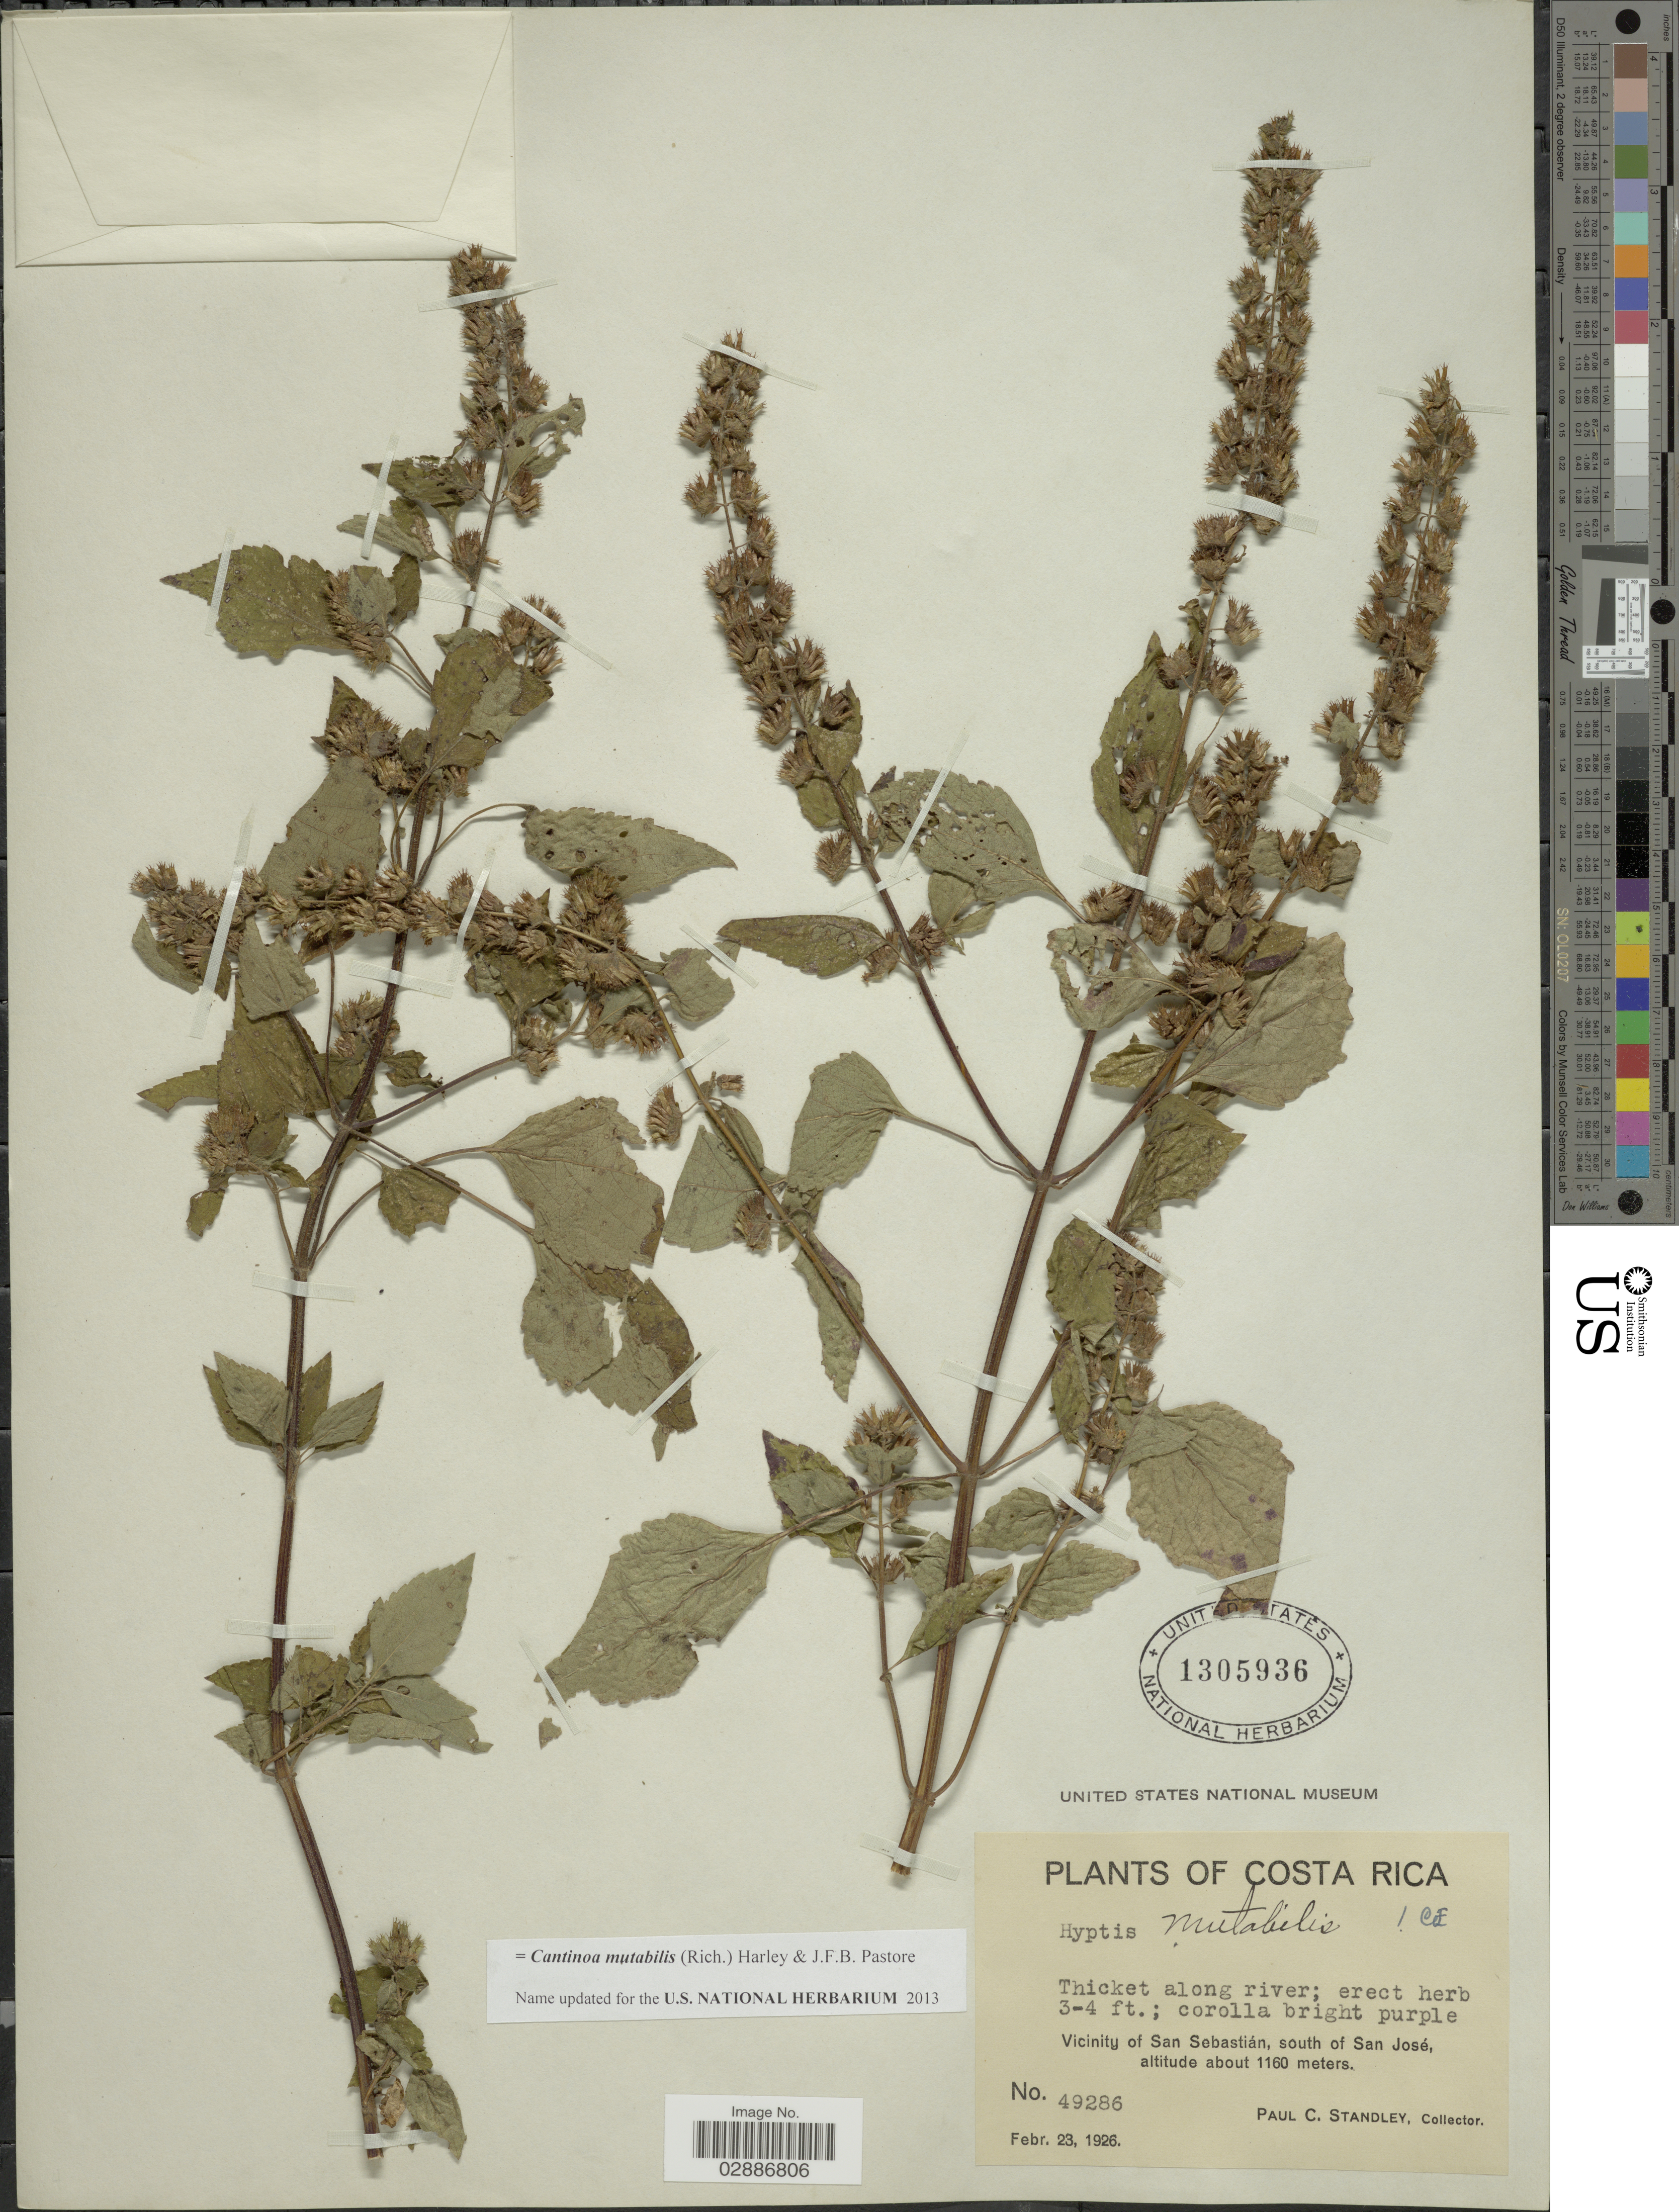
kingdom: Plantae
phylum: Tracheophyta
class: Magnoliopsida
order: Lamiales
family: Lamiaceae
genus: Cantinoa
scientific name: Cantinoa mutabilis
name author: (Rich.) Harley & J.F.B. Pastore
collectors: P. C. Standley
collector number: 49286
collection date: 1926-02-23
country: Costa Rica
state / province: San José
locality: Vicinity of San Sebastián, south of San José.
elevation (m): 1160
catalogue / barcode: US 1305936